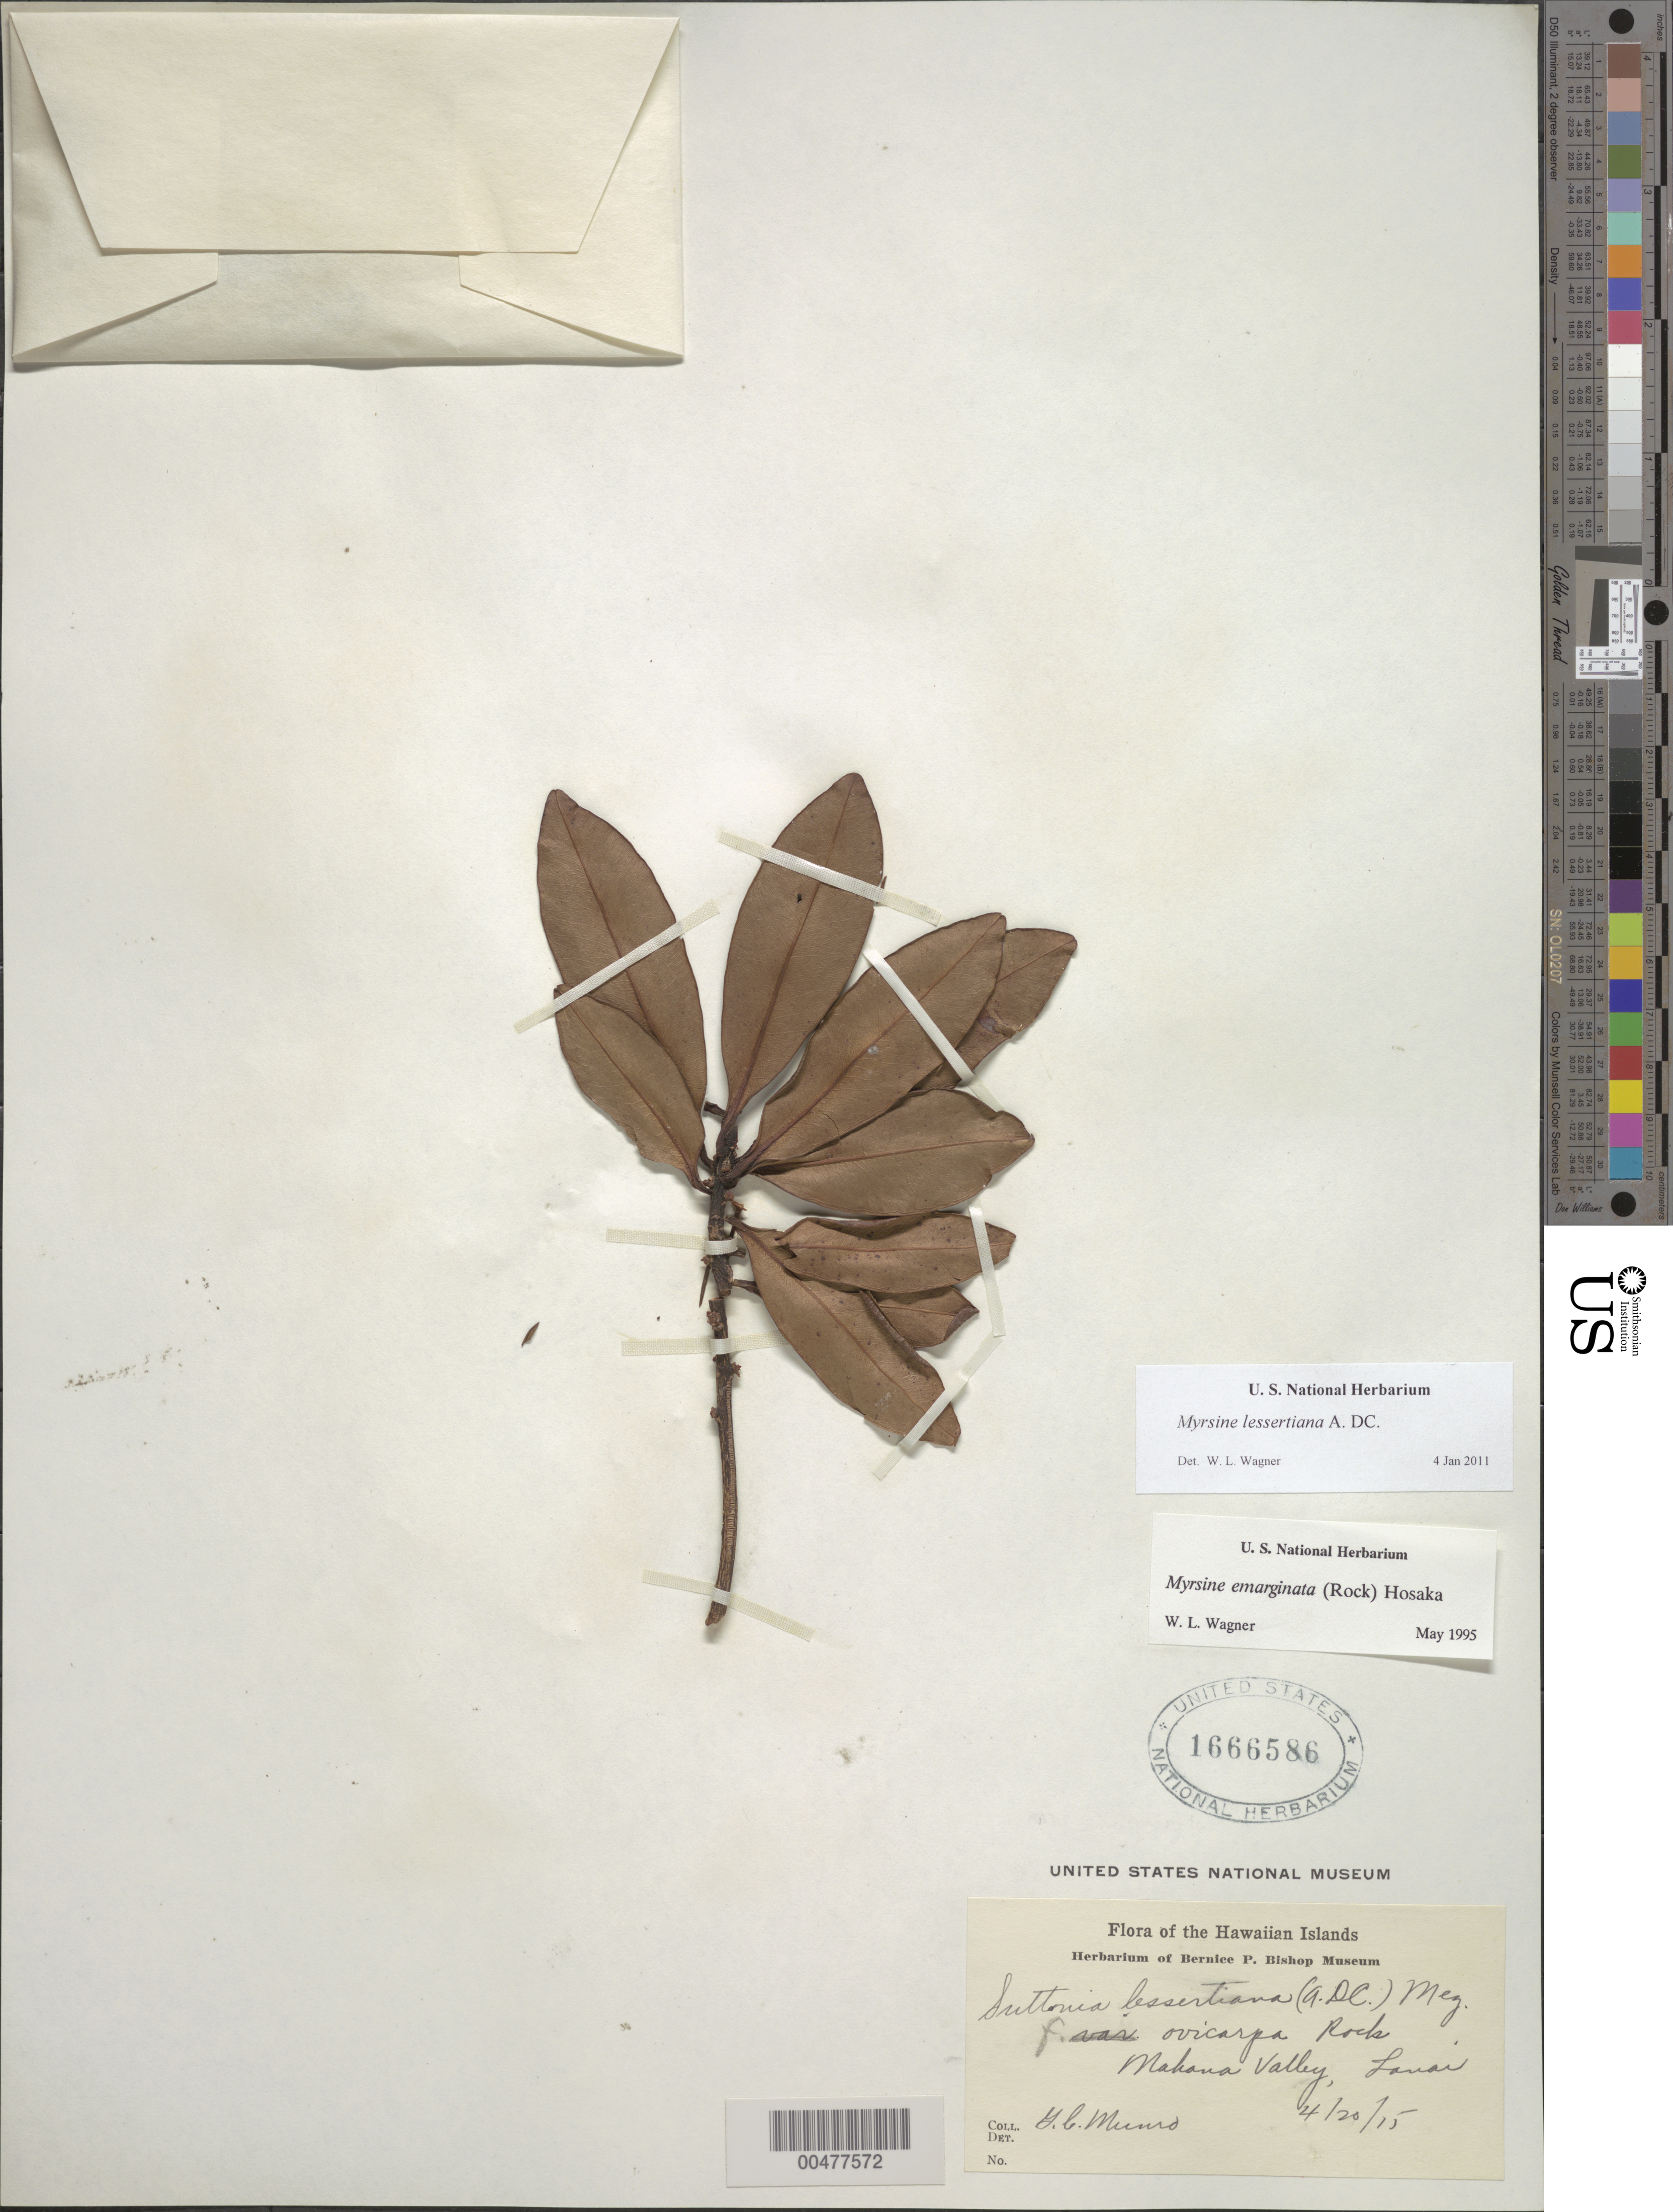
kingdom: Plantae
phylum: Tracheophyta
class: Magnoliopsida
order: Ericales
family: Primulaceae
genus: Myrsine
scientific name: Myrsine lessertiana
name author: A. DC.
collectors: G. C. Munro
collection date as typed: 20 Apr 1915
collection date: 1915-04-20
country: United States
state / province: Hawaii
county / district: Maui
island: Lana'i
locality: Mahona Valley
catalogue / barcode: US 1666586